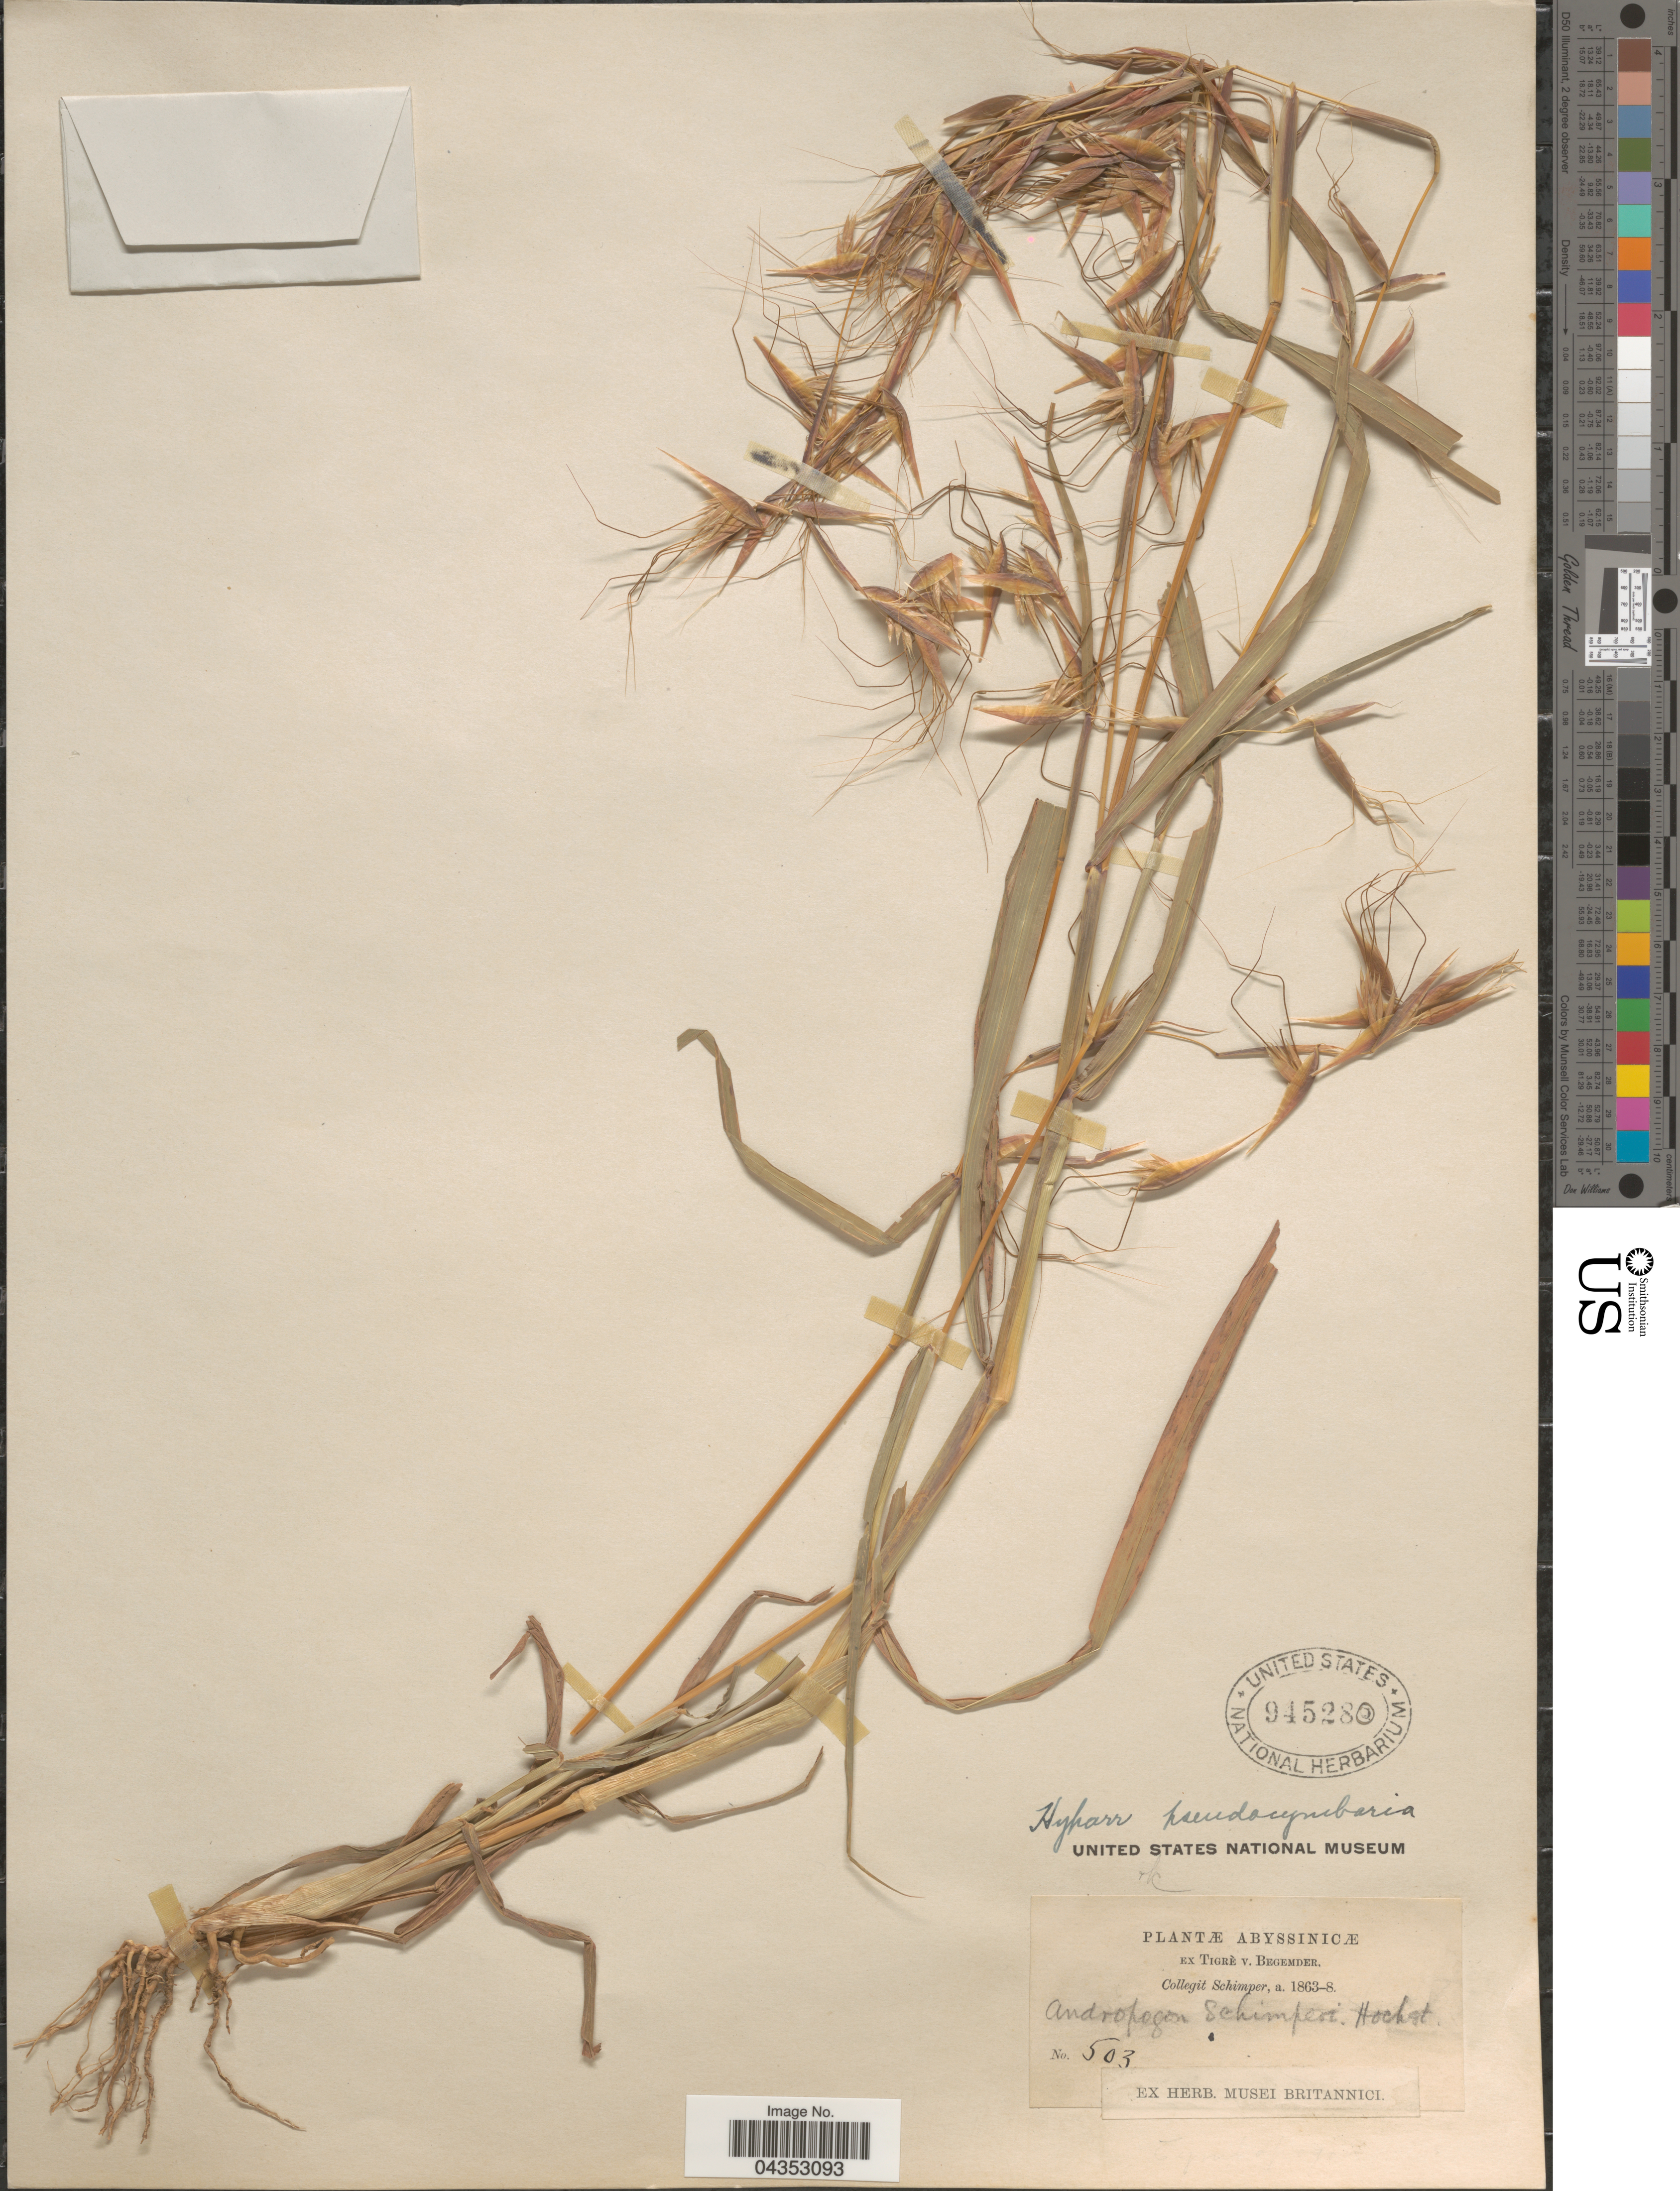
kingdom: Plantae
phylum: Tracheophyta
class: Liliopsida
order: Poales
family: Poaceae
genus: Hyparrhenia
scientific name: Hyparrhenia anthistirioides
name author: (Hochst. ex A. Rich.) Andersson ex Stapf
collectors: -. Schimper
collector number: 503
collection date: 1863/1868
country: Ethiopia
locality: Abyssinicæ.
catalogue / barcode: US 945280